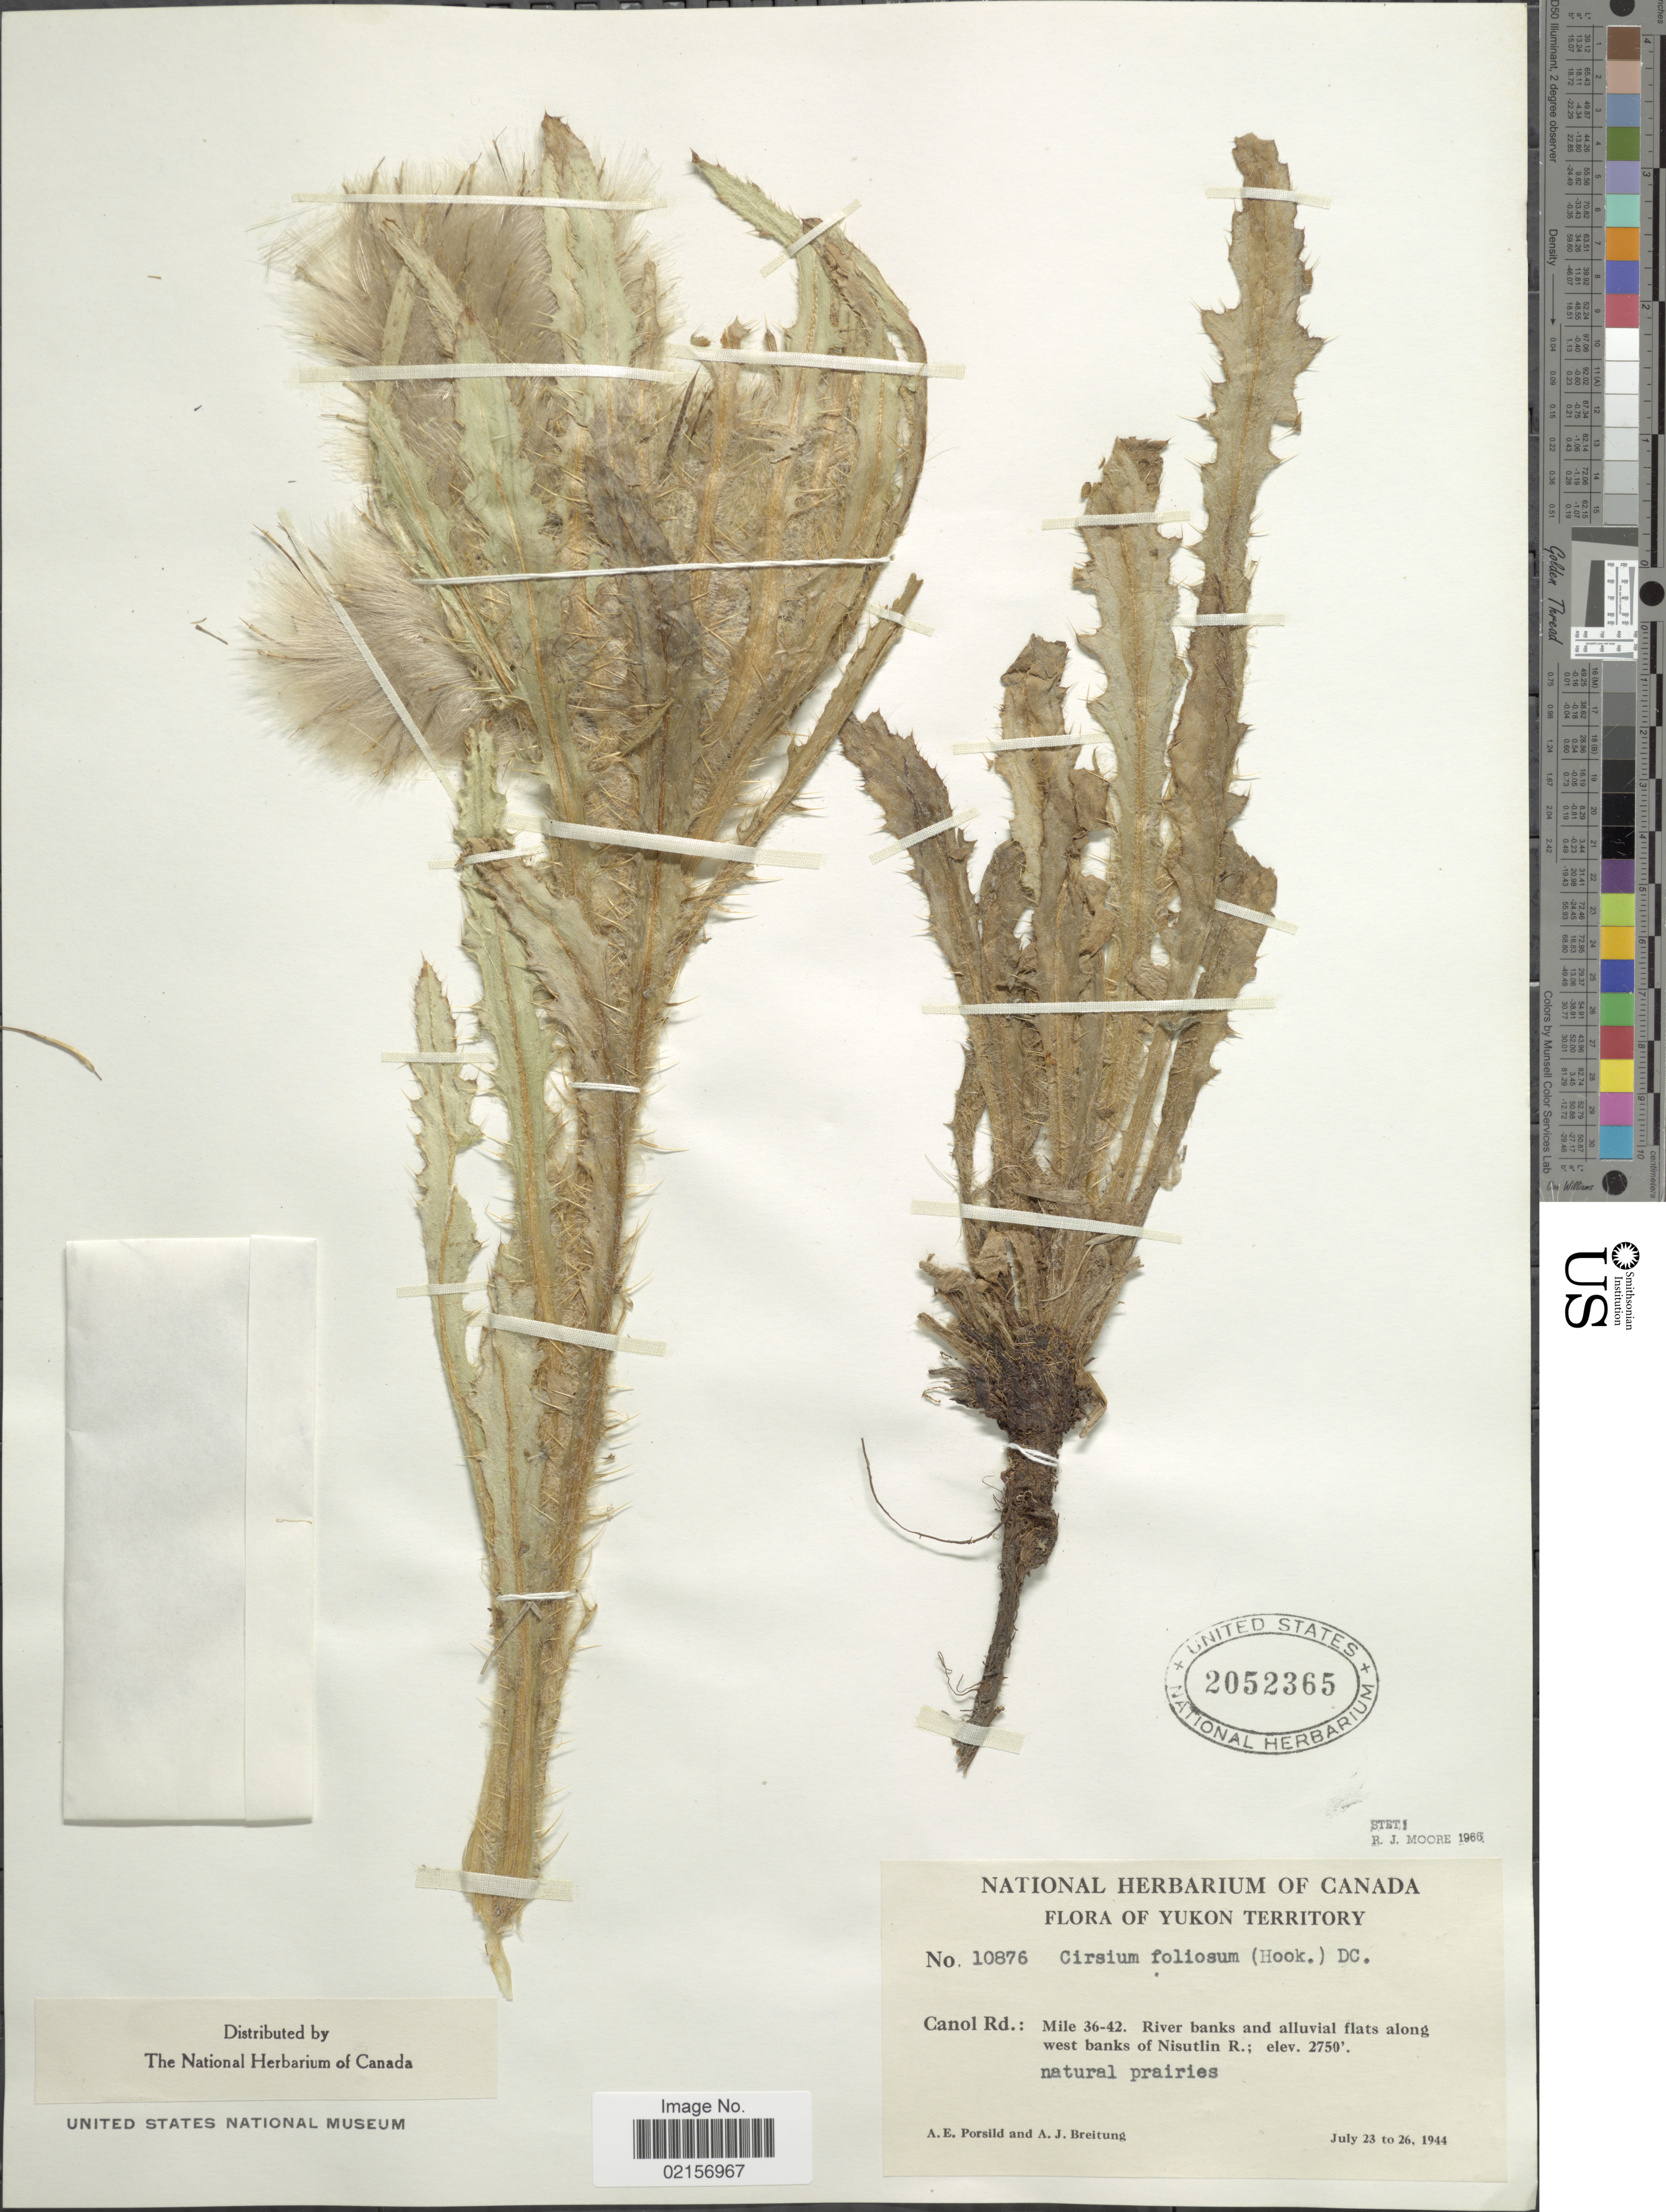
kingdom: Plantae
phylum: Tracheophyta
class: Magnoliopsida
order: Asterales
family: Asteraceae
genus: Cirsium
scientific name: Cirsium foliosum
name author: (Hook.) DC.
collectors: A. Porslid & A. Breitung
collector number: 10876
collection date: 1944-07-23/1944-07-26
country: Canada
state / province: Yukon Territory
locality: Canol Rd.: Mile 36-42, river banks and alluvial falts along west banks of Nisutlin R.; natural prairies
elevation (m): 838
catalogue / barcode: US 2052365